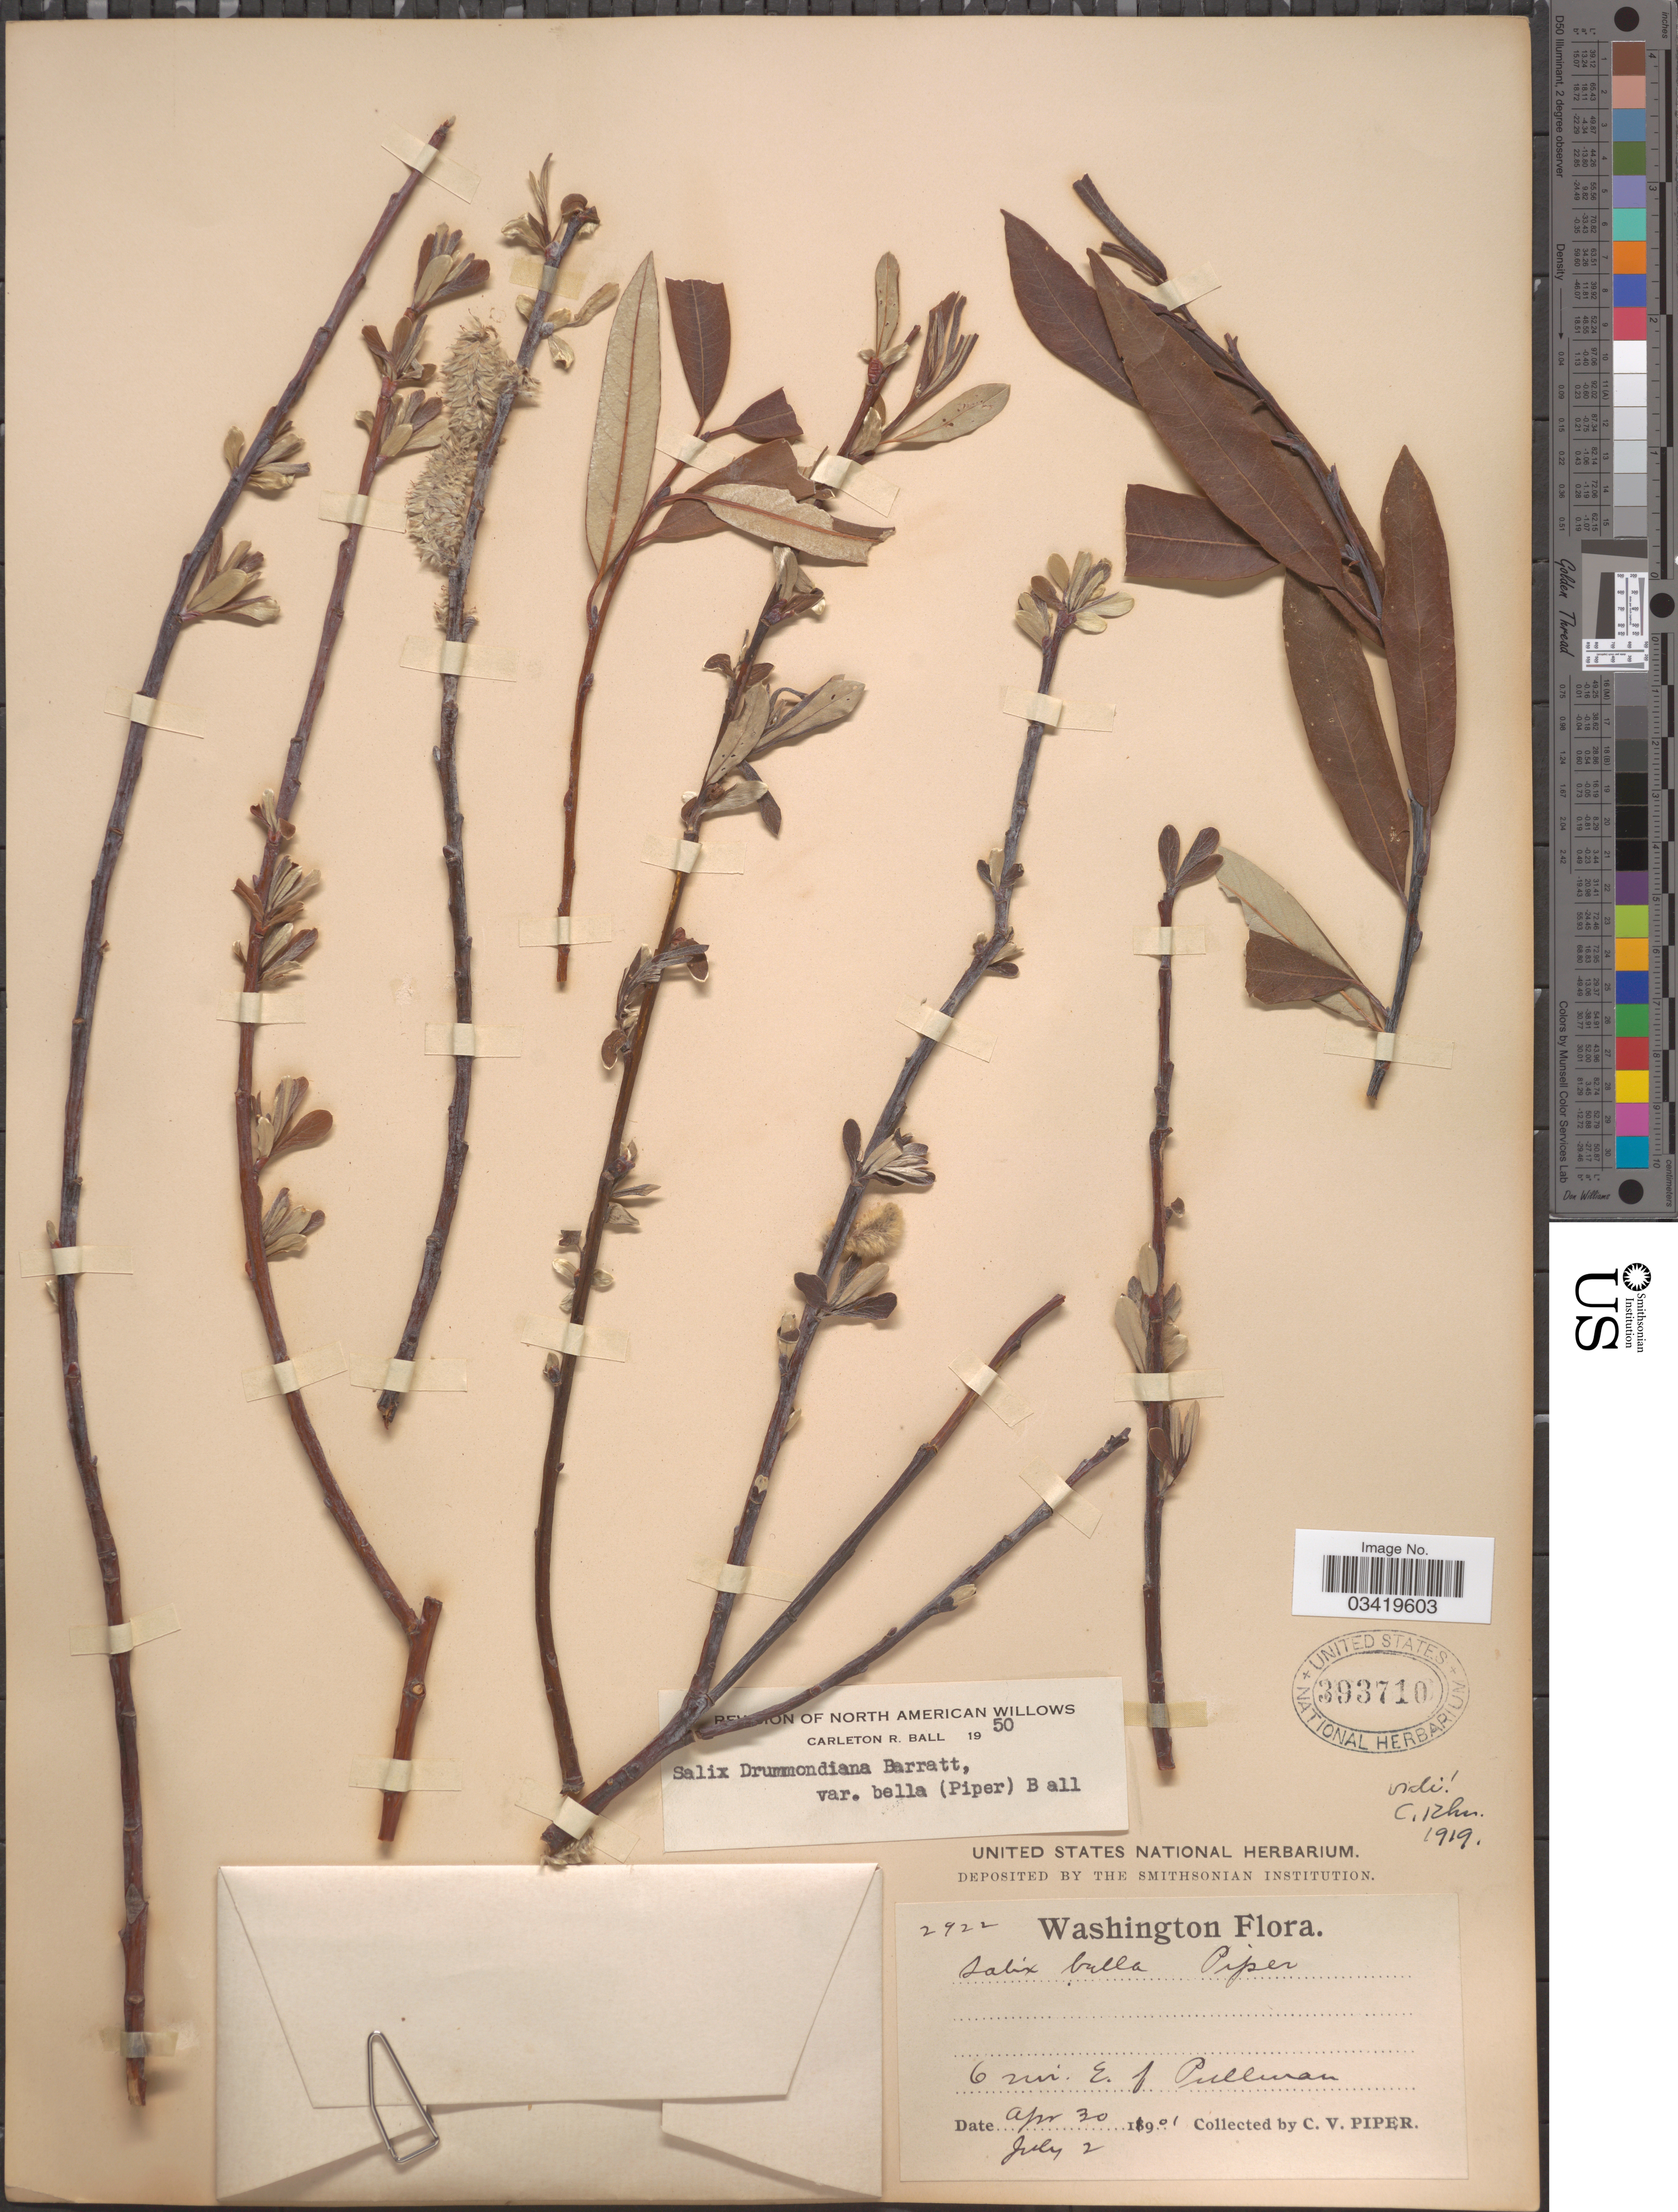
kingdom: Plantae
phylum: Tracheophyta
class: Magnoliopsida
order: Malpighiales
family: Salicaceae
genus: Salix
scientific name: Salix bella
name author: Piper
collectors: C. V. Piper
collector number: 2922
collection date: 1901-04-30/1901-07-02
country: United States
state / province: Washington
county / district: Whitman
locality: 6 mi. E. of Pullman.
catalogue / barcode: US 393710